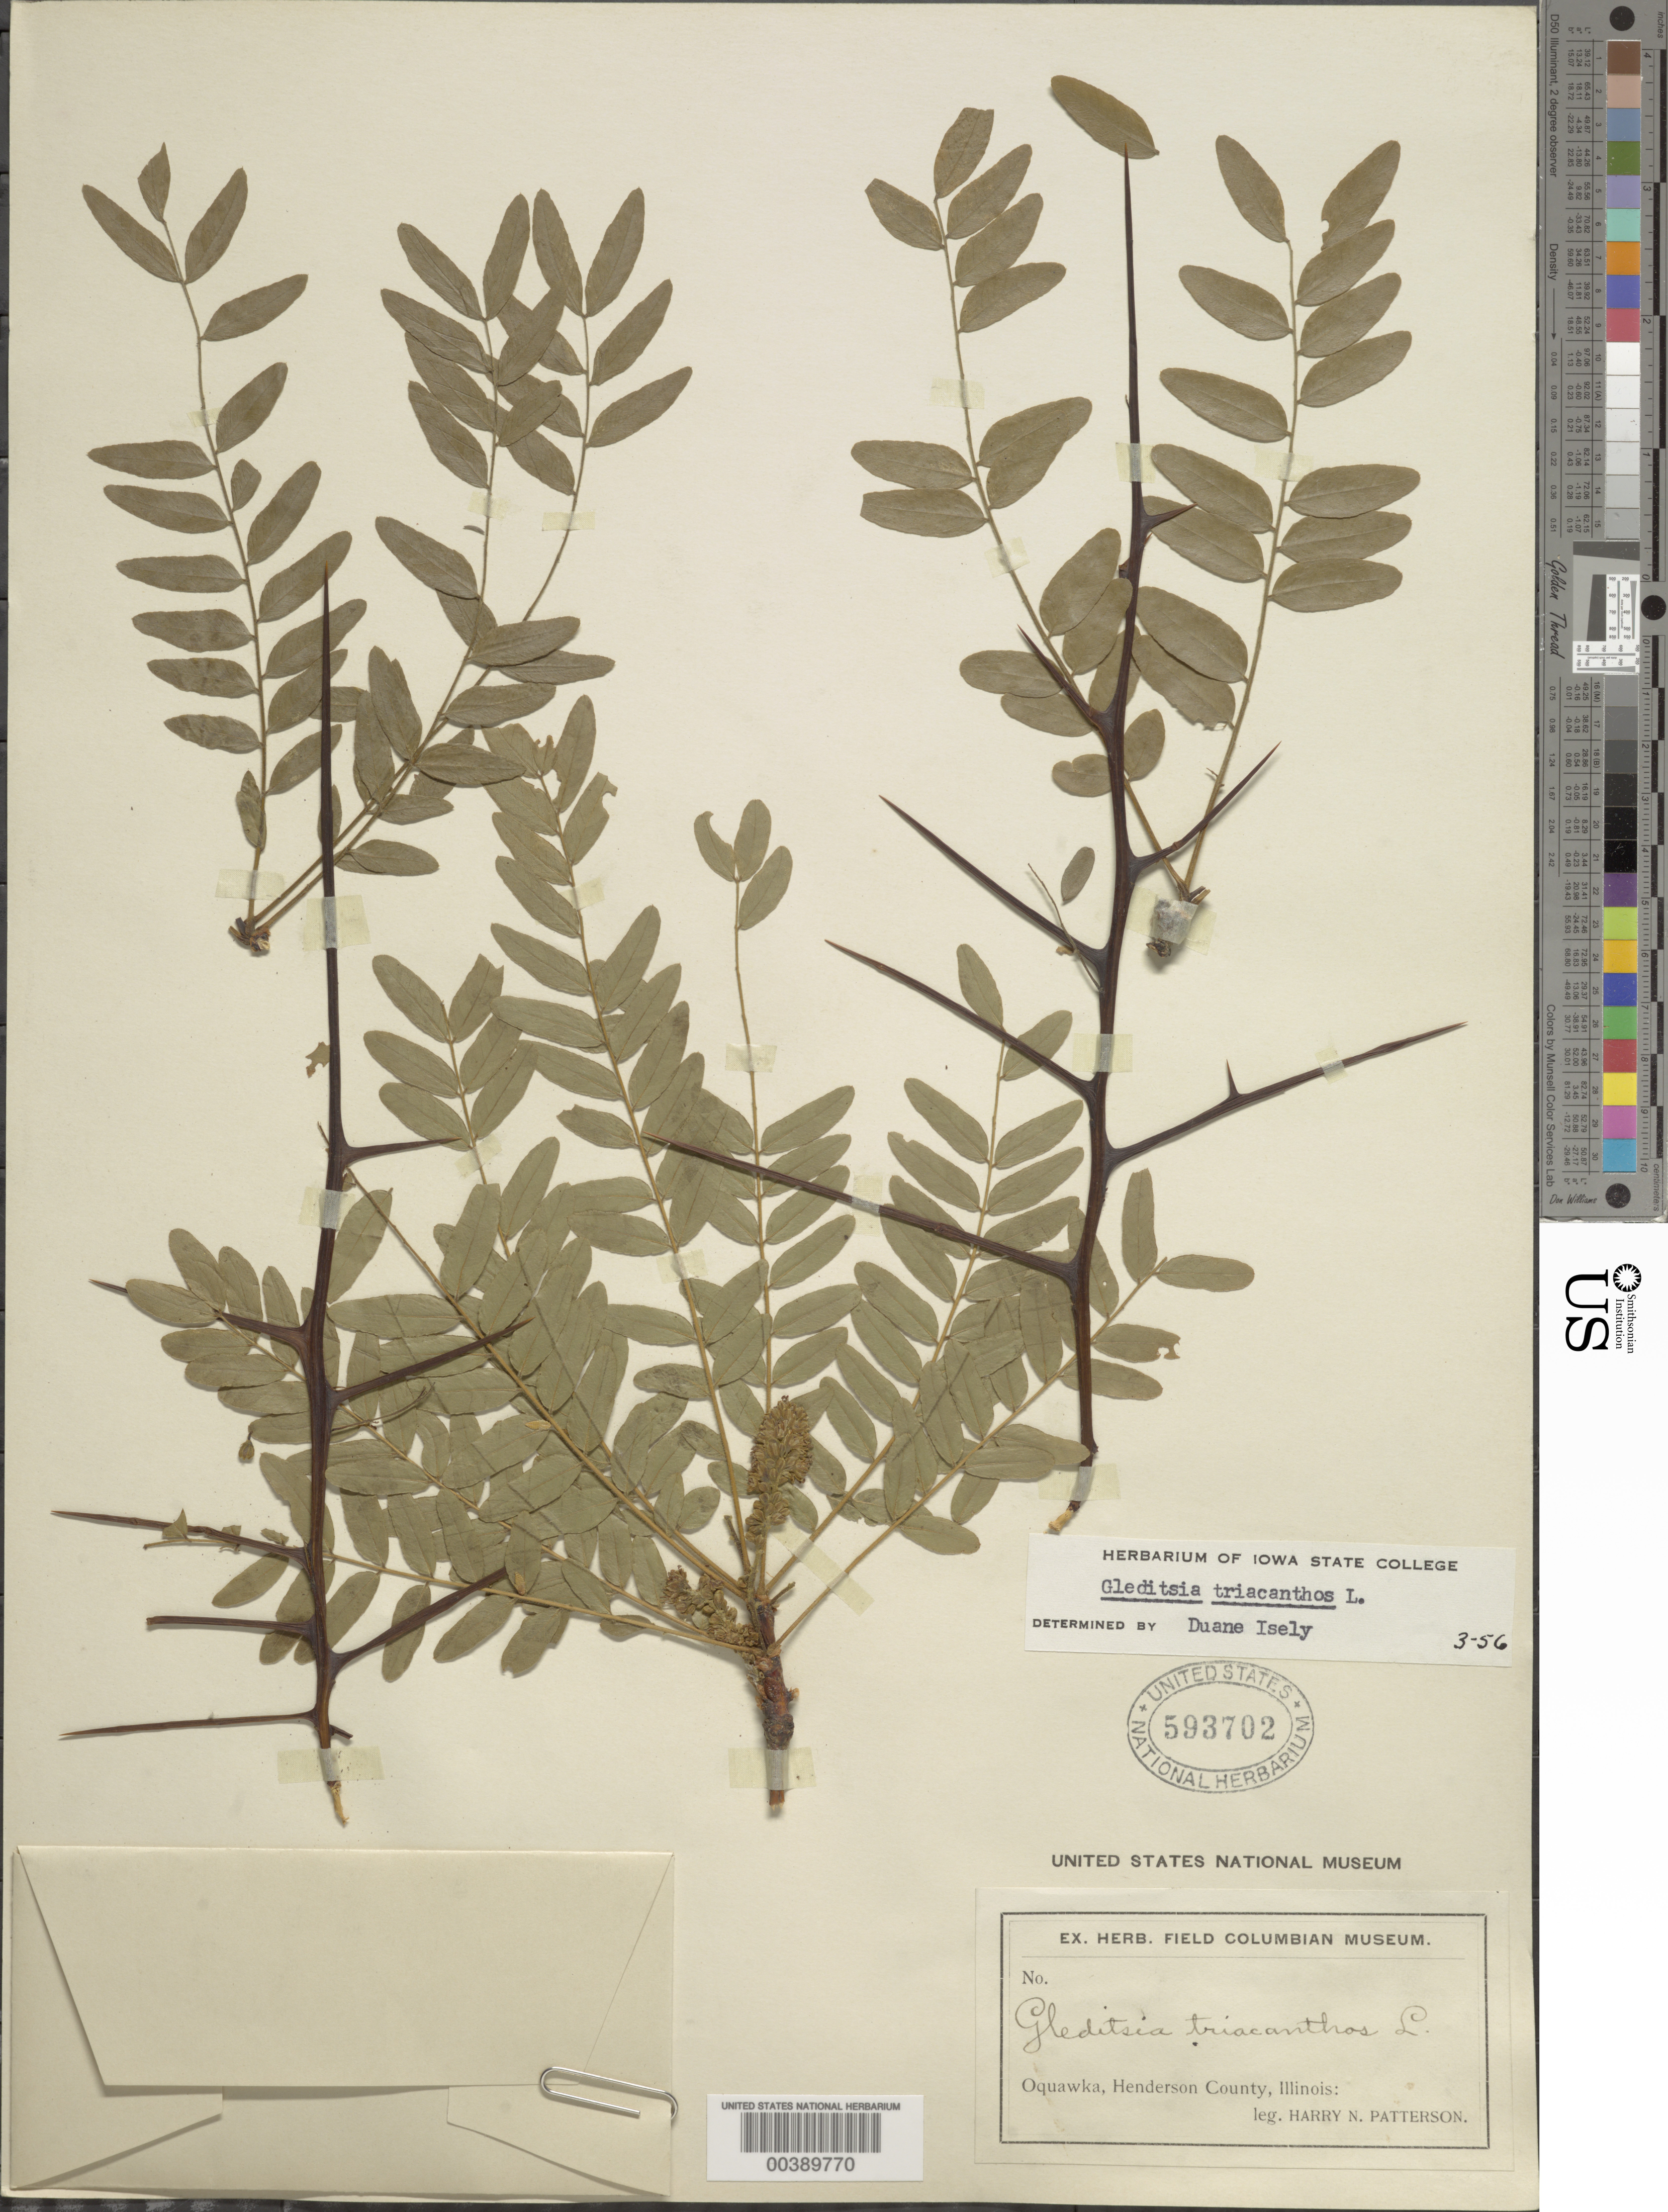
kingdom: Plantae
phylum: Tracheophyta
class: Magnoliopsida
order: Fabales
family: Fabaceae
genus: Gleditsia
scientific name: Gleditsia triacanthos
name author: L.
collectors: H. N. Patterson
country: United States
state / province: Illinois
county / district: Henderson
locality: Oquawka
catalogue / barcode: US 593702